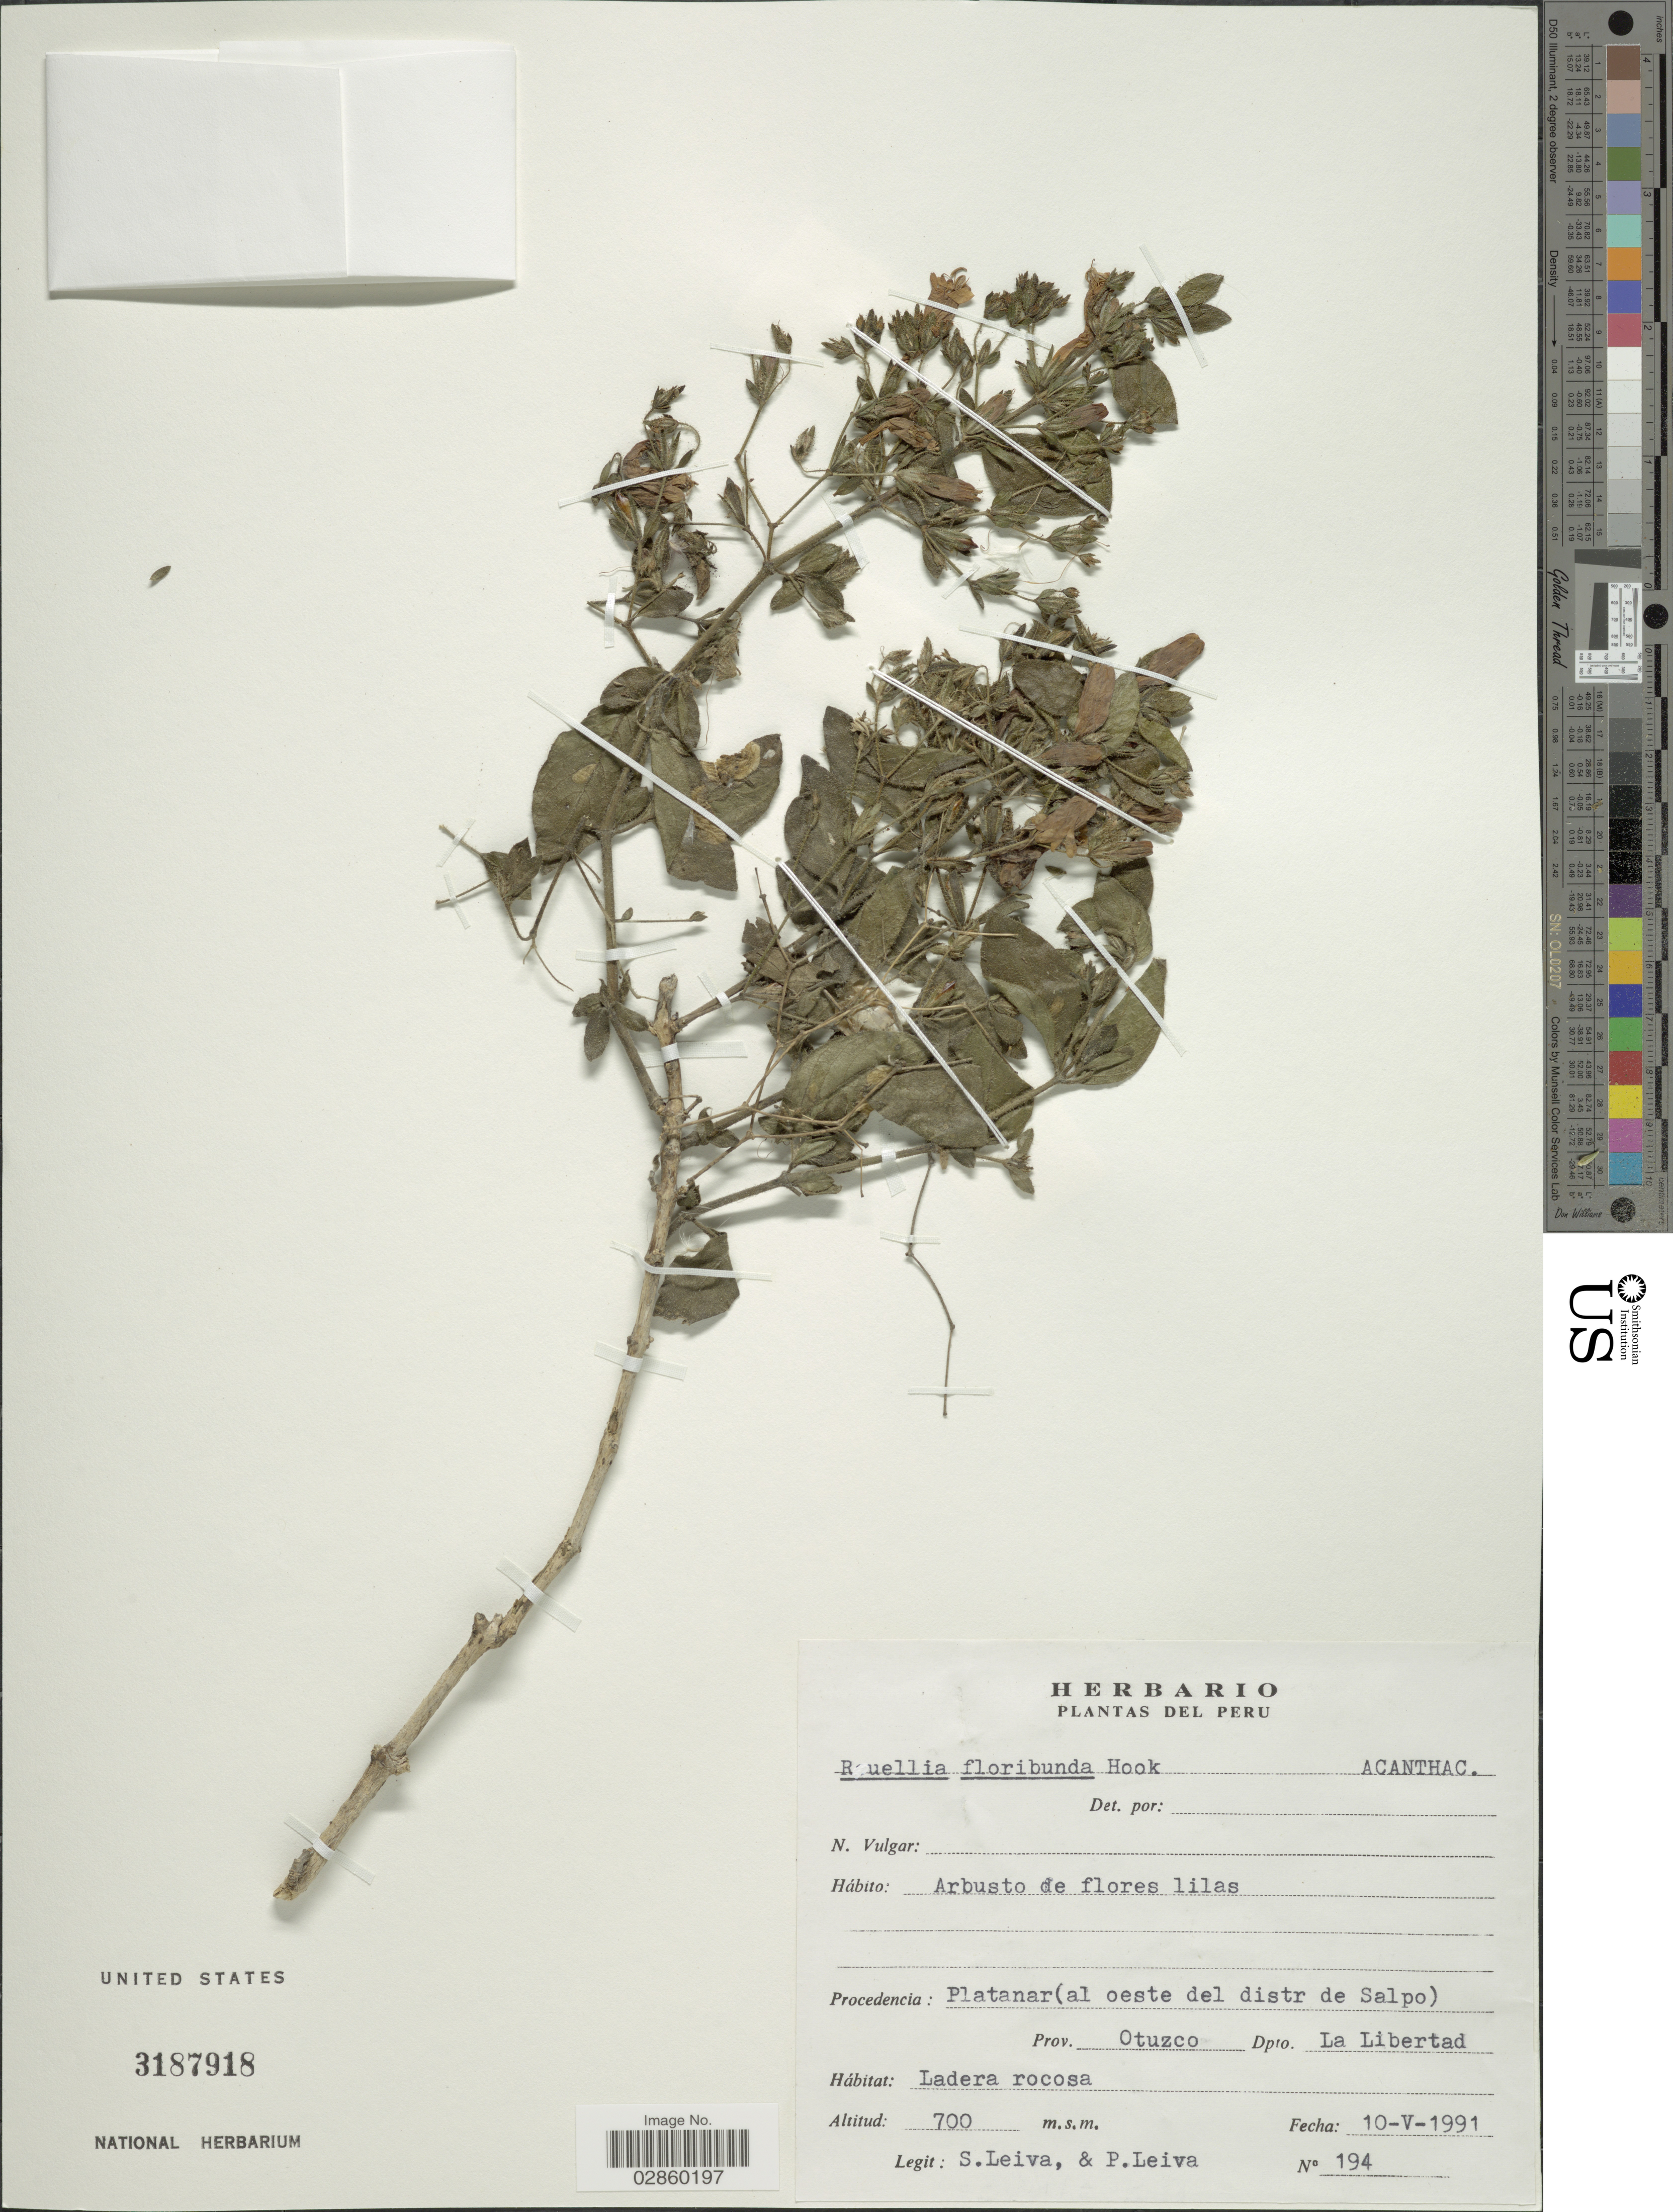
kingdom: Plantae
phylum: Tracheophyta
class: Magnoliopsida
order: Lamiales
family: Acanthaceae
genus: Ruellia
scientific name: Ruellia floribunda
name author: Hook.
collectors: S. Leiva & P. Leiva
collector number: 194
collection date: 1991-05-10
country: Peru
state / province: La Libertad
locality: Procedencia Platanar (al oeste del distr de Salpo), Prov. Otuzco, Dpto. La Libertad.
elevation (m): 700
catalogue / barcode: US 3187918